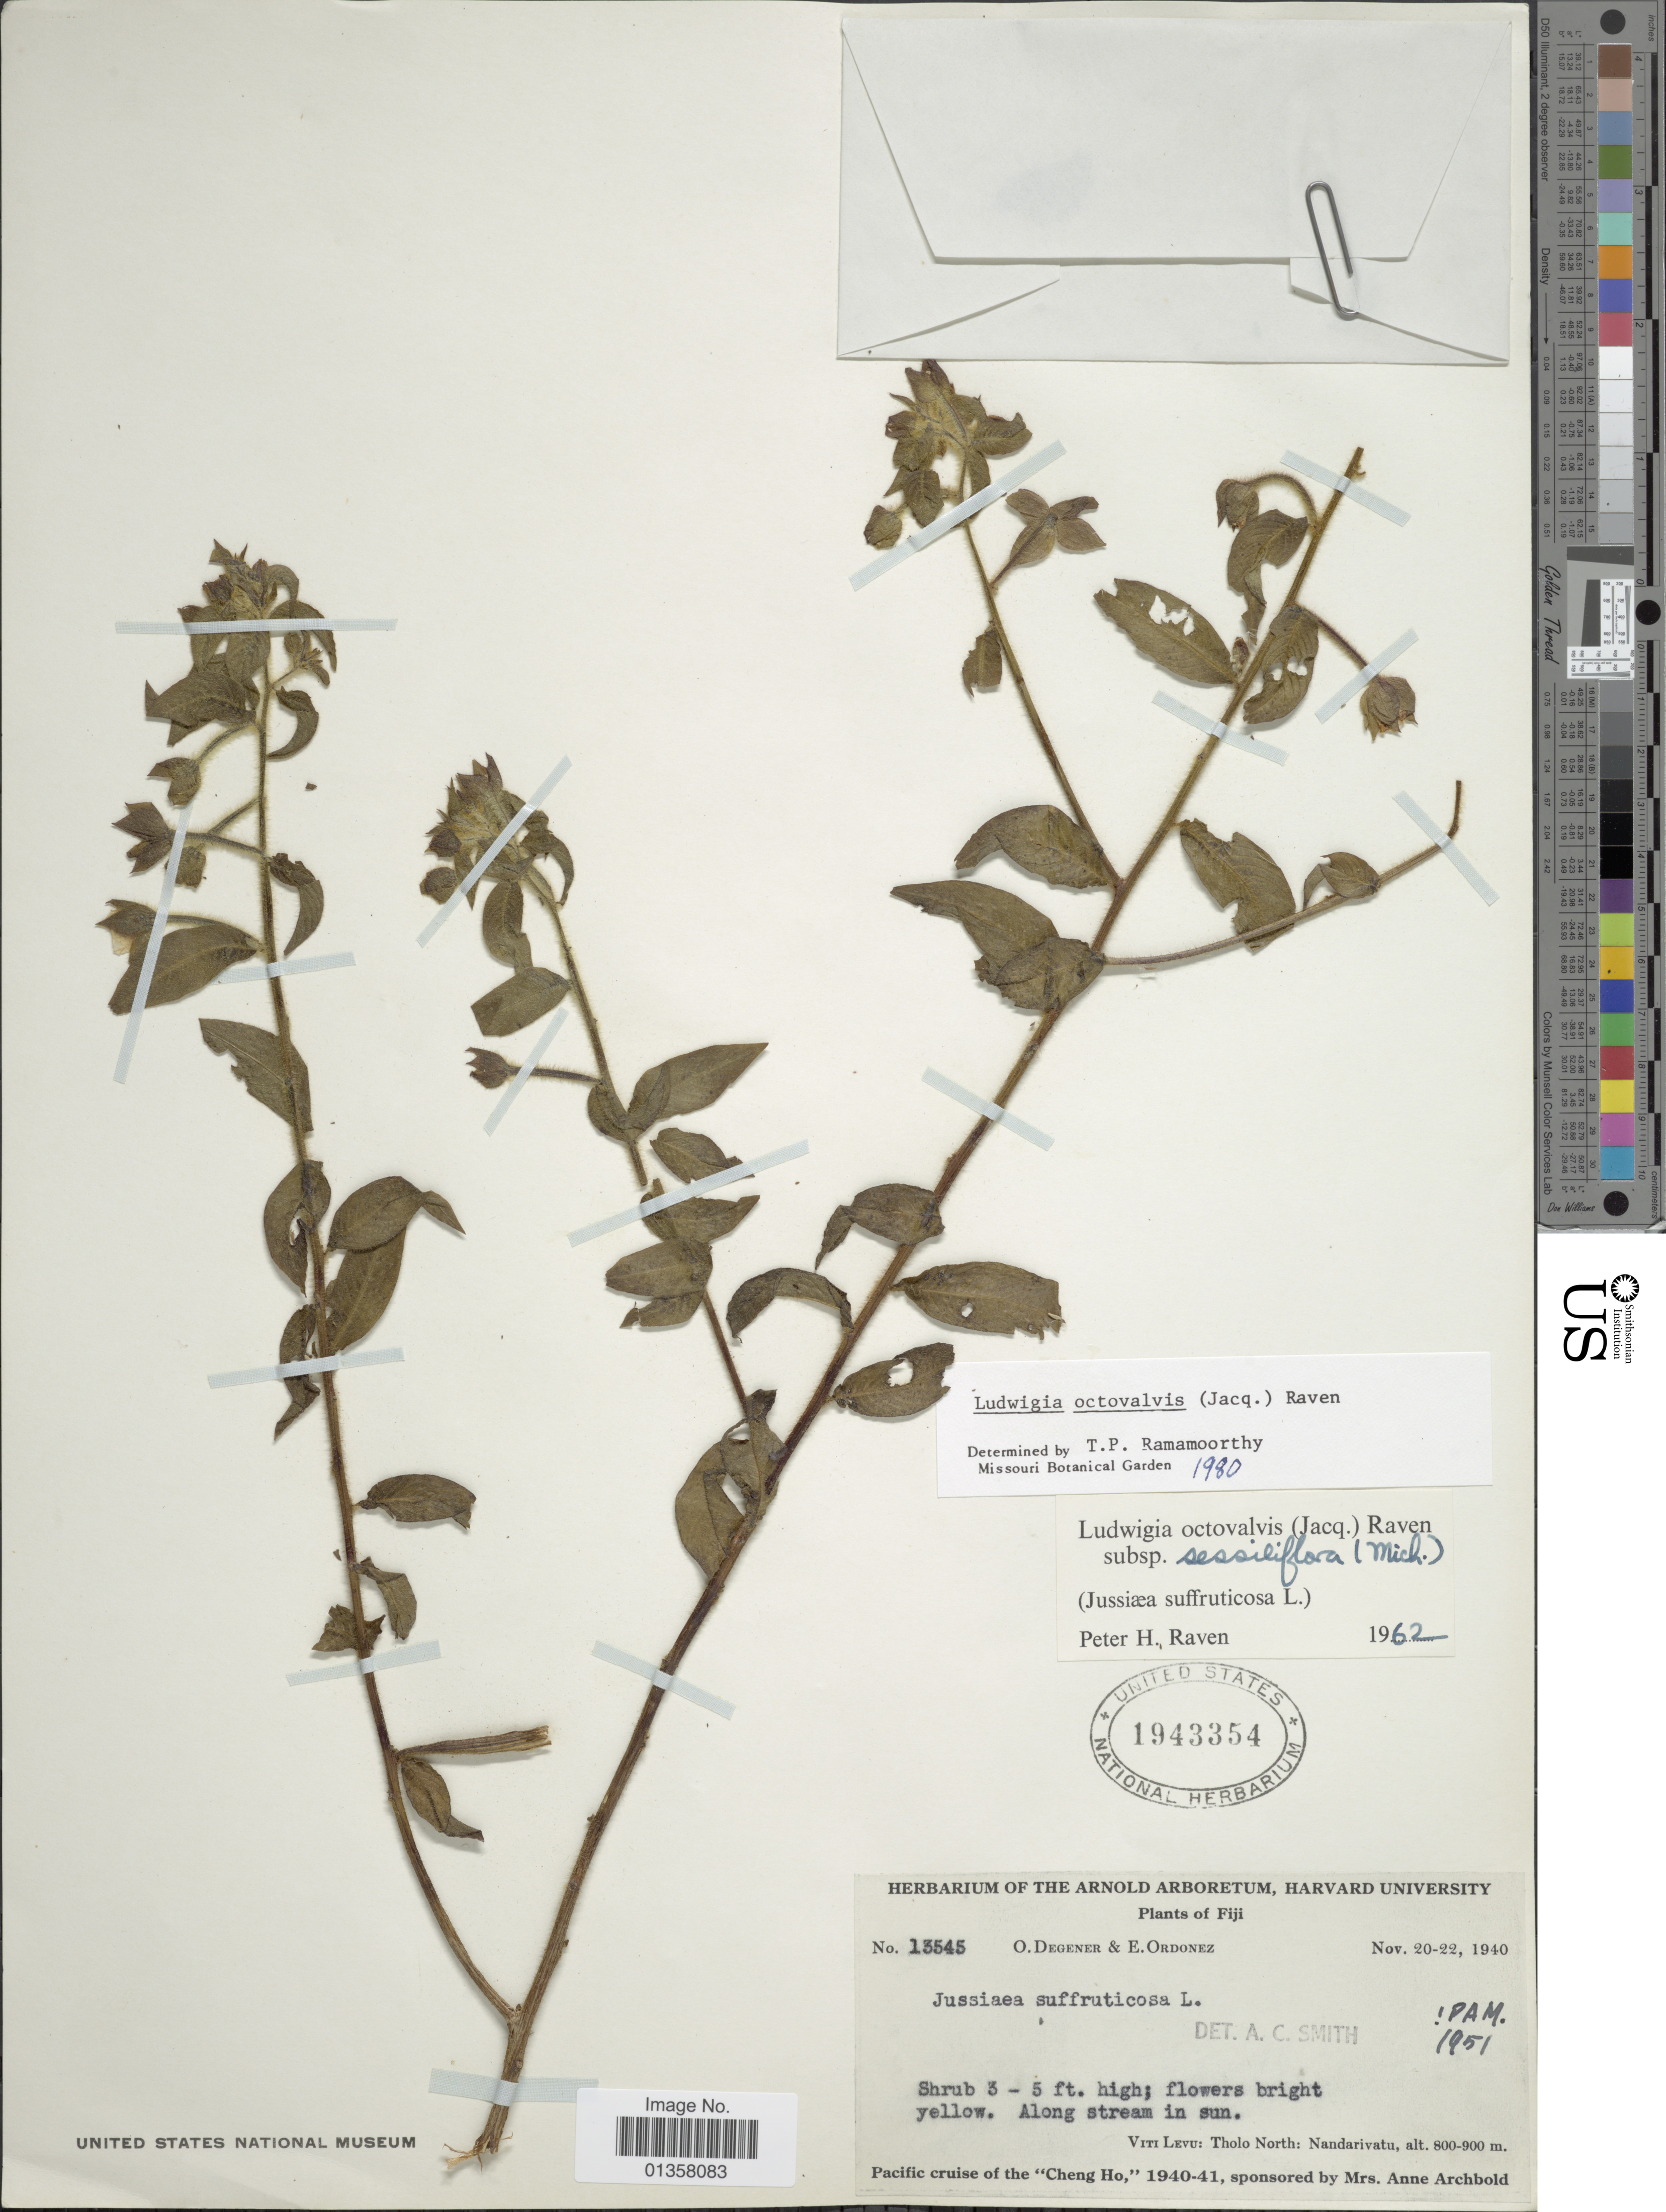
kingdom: Plantae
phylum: Tracheophyta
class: Magnoliopsida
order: Myrtales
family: Onagraceae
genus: Ludwigia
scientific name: Ludwigia octovalvis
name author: (Jacq.) P.H. Raven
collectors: O. Degener & E. Ordonez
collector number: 13545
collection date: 1940-11-20/1940-11-22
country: Fiji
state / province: Western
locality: Viti Levu: Tholo North: Nandarivatu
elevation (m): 800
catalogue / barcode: US 1943354